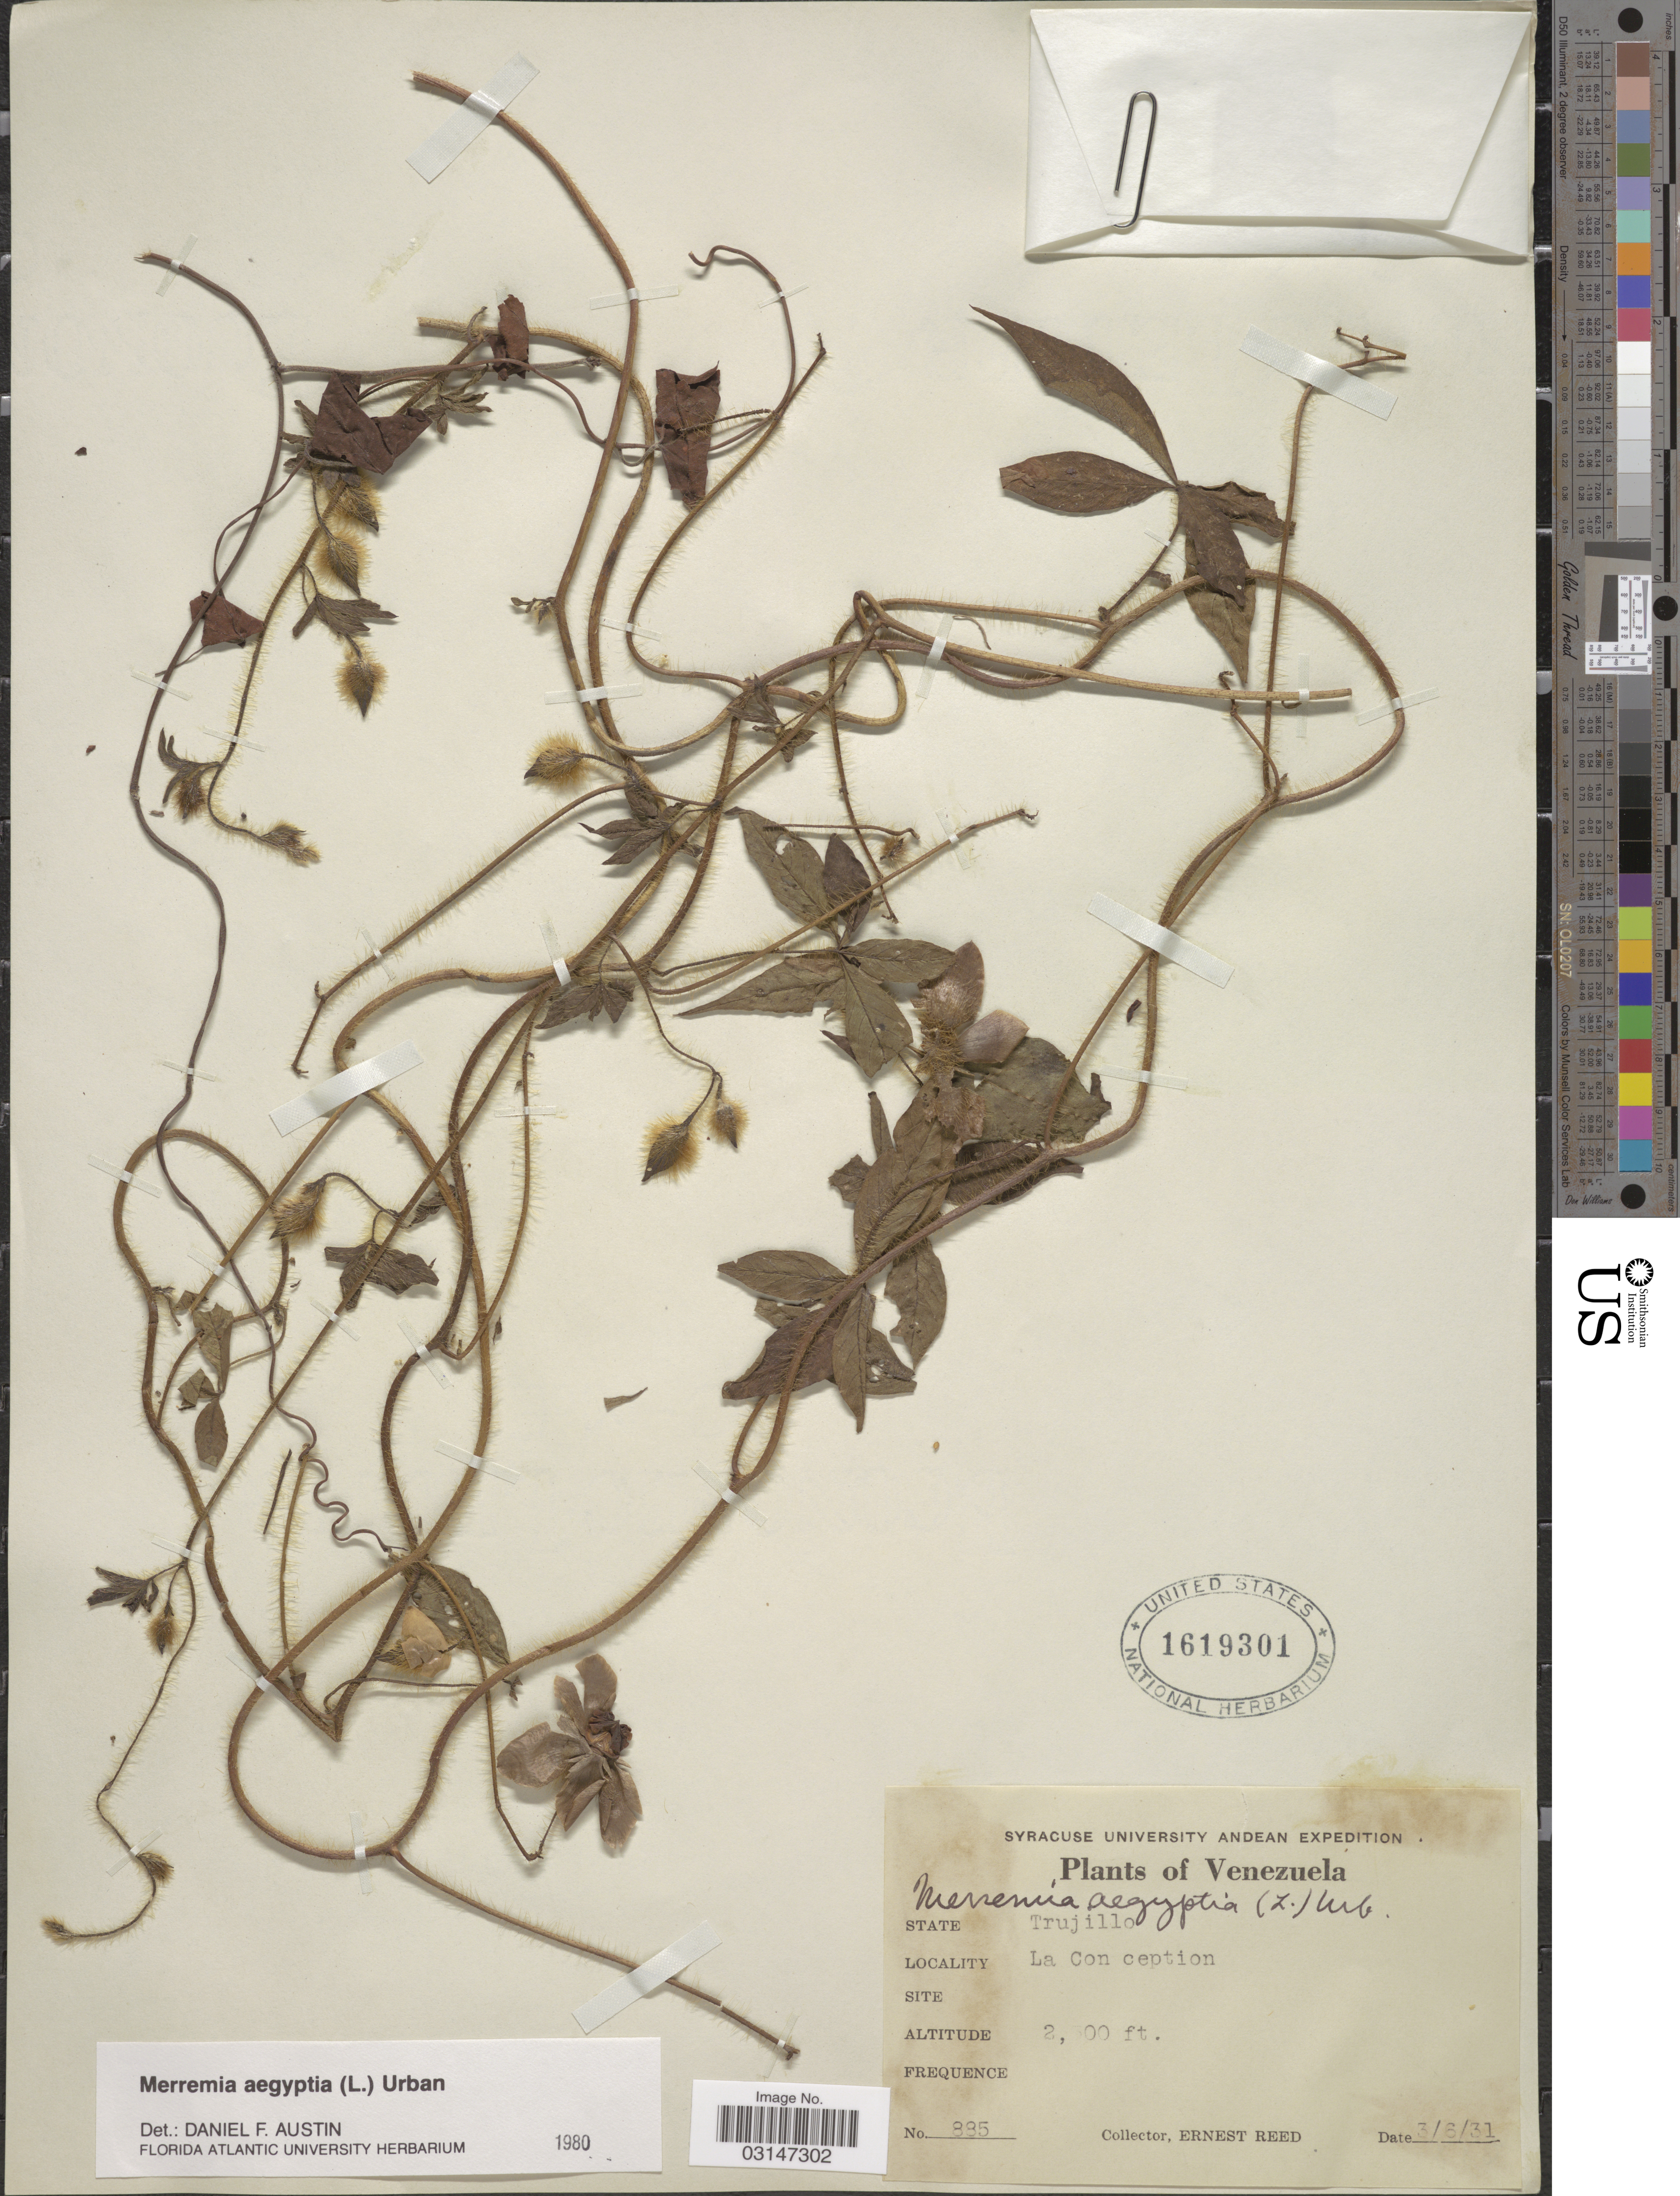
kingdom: Plantae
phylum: Tracheophyta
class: Magnoliopsida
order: Solanales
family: Convolvulaceae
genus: Distimake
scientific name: Distimake aegyptius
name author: (L.) A. R. Simões & Staples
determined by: Strong, Mark T., (BOT), Smithsonian Institution - National Museum of Natural History (UNITED STATES)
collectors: E. Reed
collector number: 885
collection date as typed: Transcribed d/m/y: 3/6/31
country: Venezuela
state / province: Trujillo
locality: La Con ception.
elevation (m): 61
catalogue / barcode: US 1619301